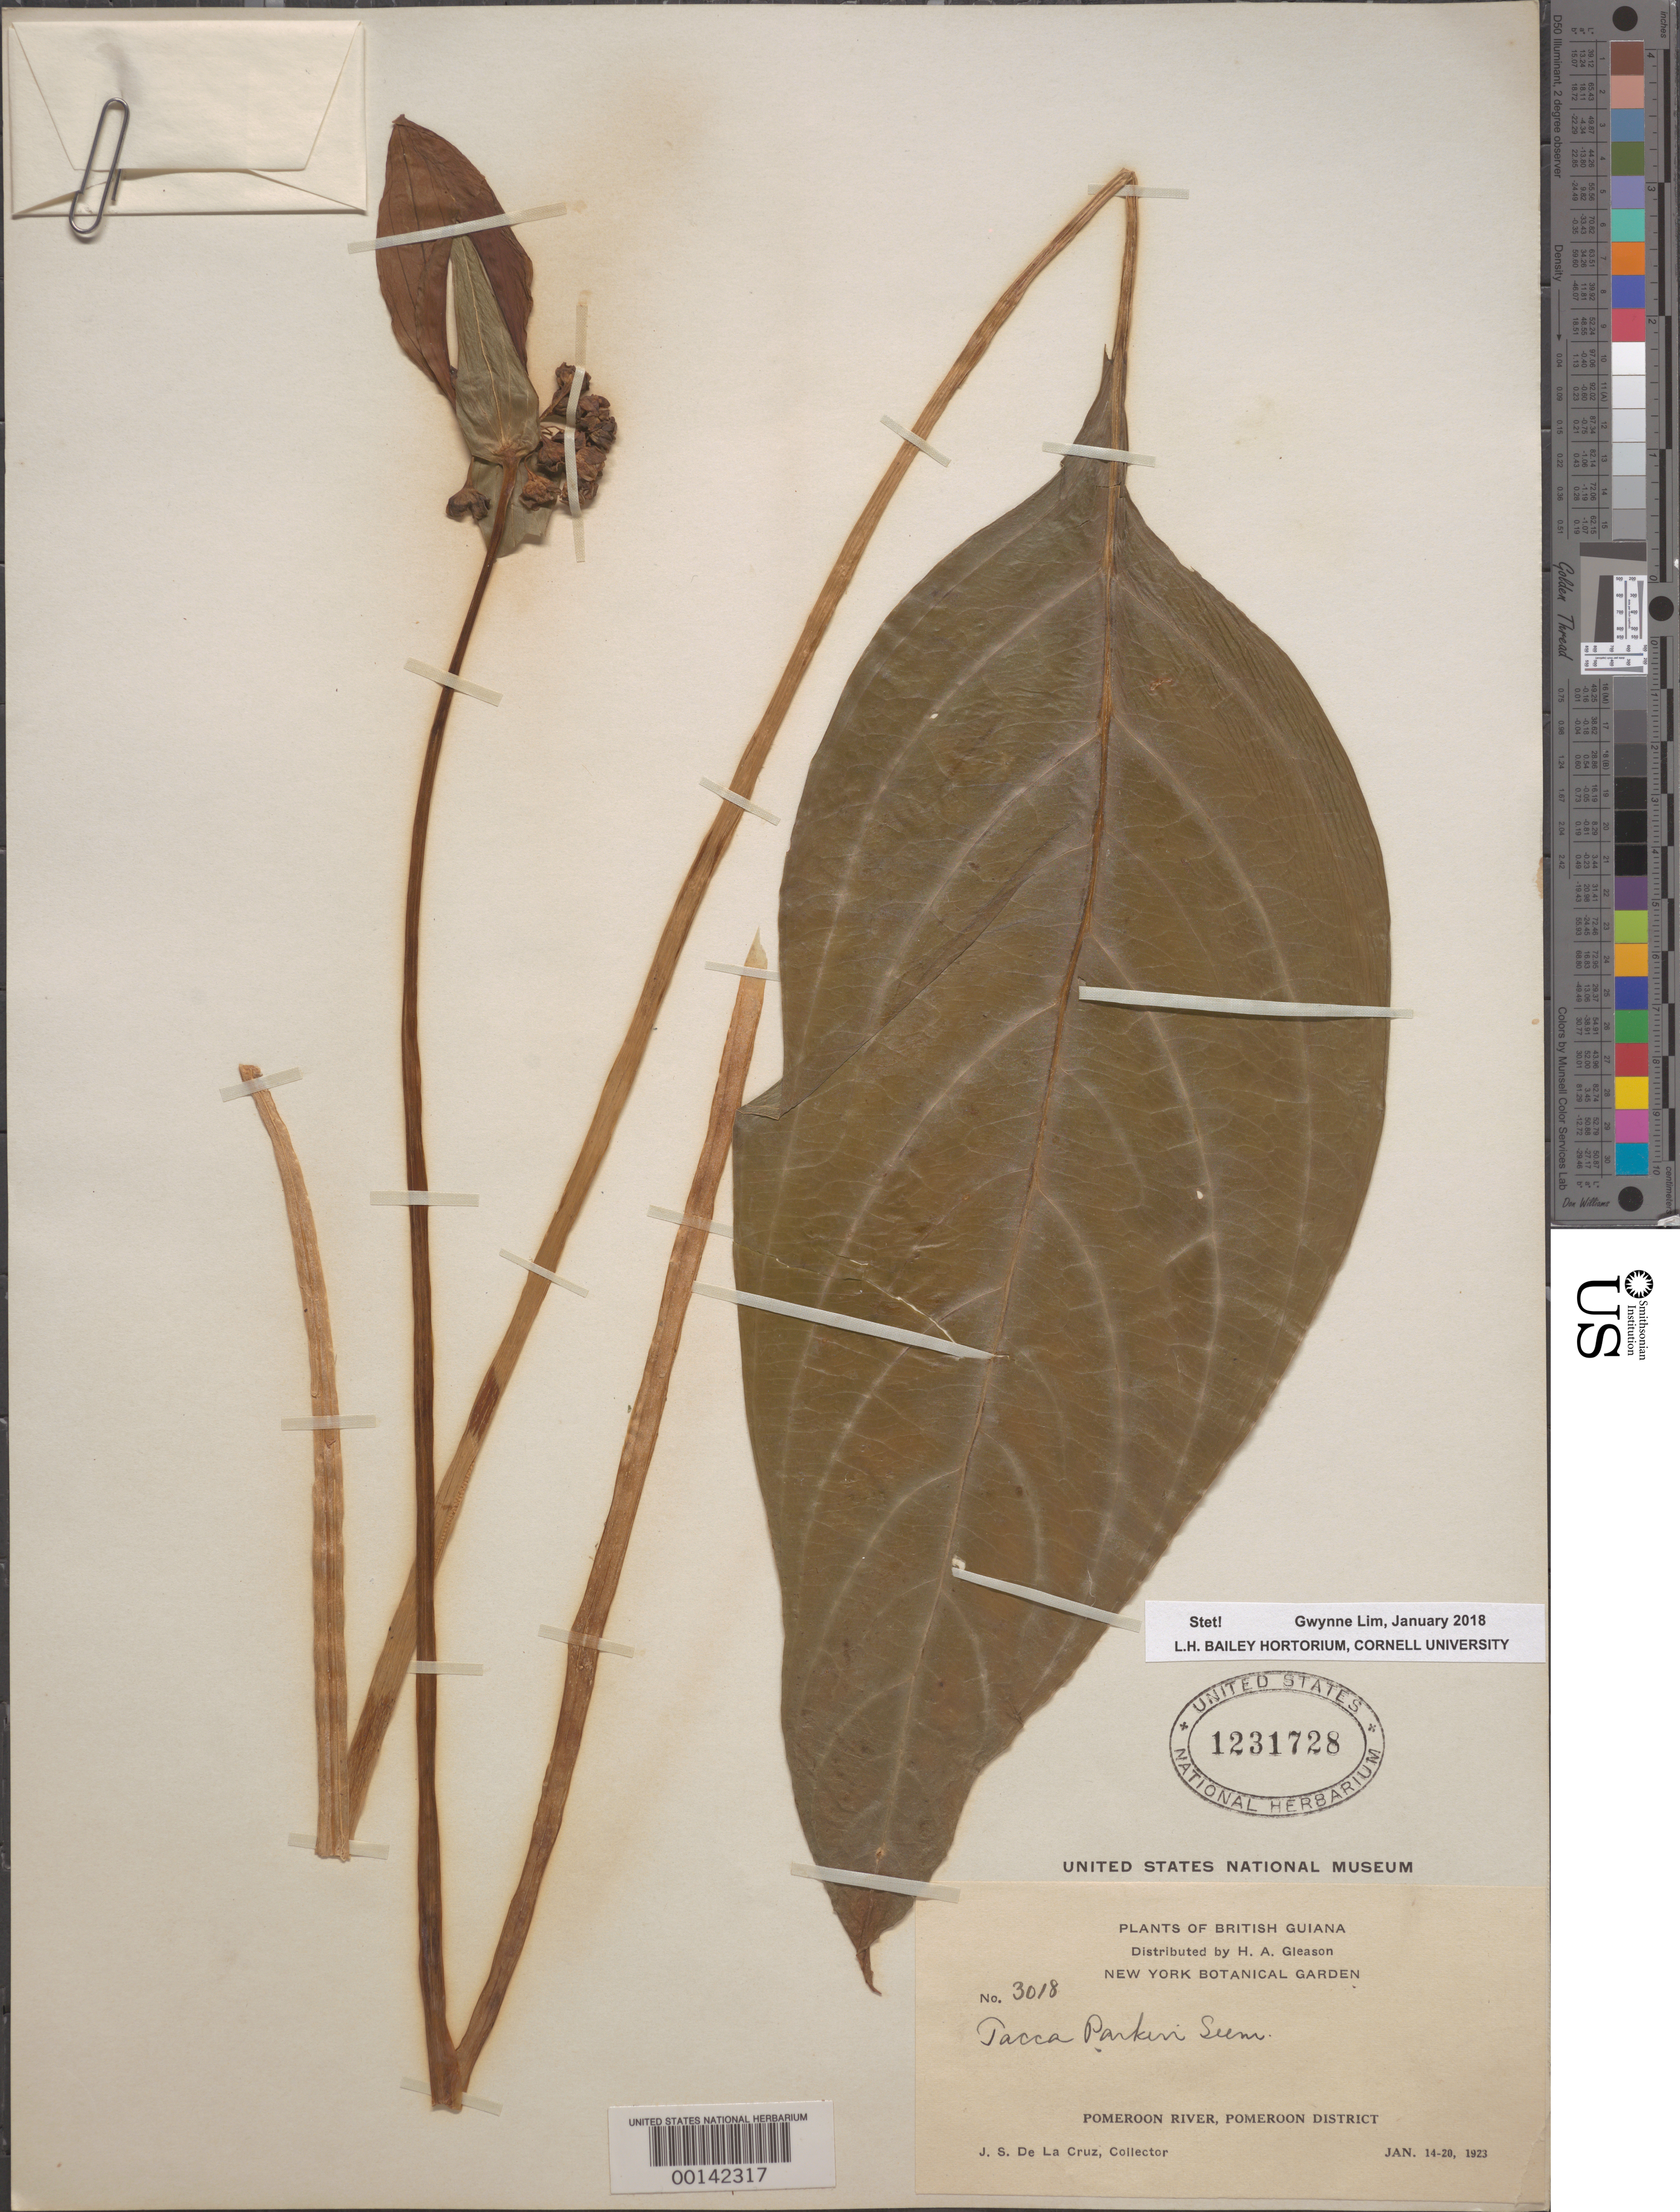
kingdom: Plantae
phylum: Tracheophyta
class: Liliopsida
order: Dioscoreales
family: Dioscoreaceae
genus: Tacca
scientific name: Tacca parkeri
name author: Seem.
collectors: J. S. de la Cruz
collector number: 3018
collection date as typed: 14 Jan 1923 to 20 Jan 1923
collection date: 1923-01-14/1923-01-20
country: Guyana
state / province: Pomeroon-Supenaam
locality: Pomeroon dist. (?), pomeroon river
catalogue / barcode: US 1231728